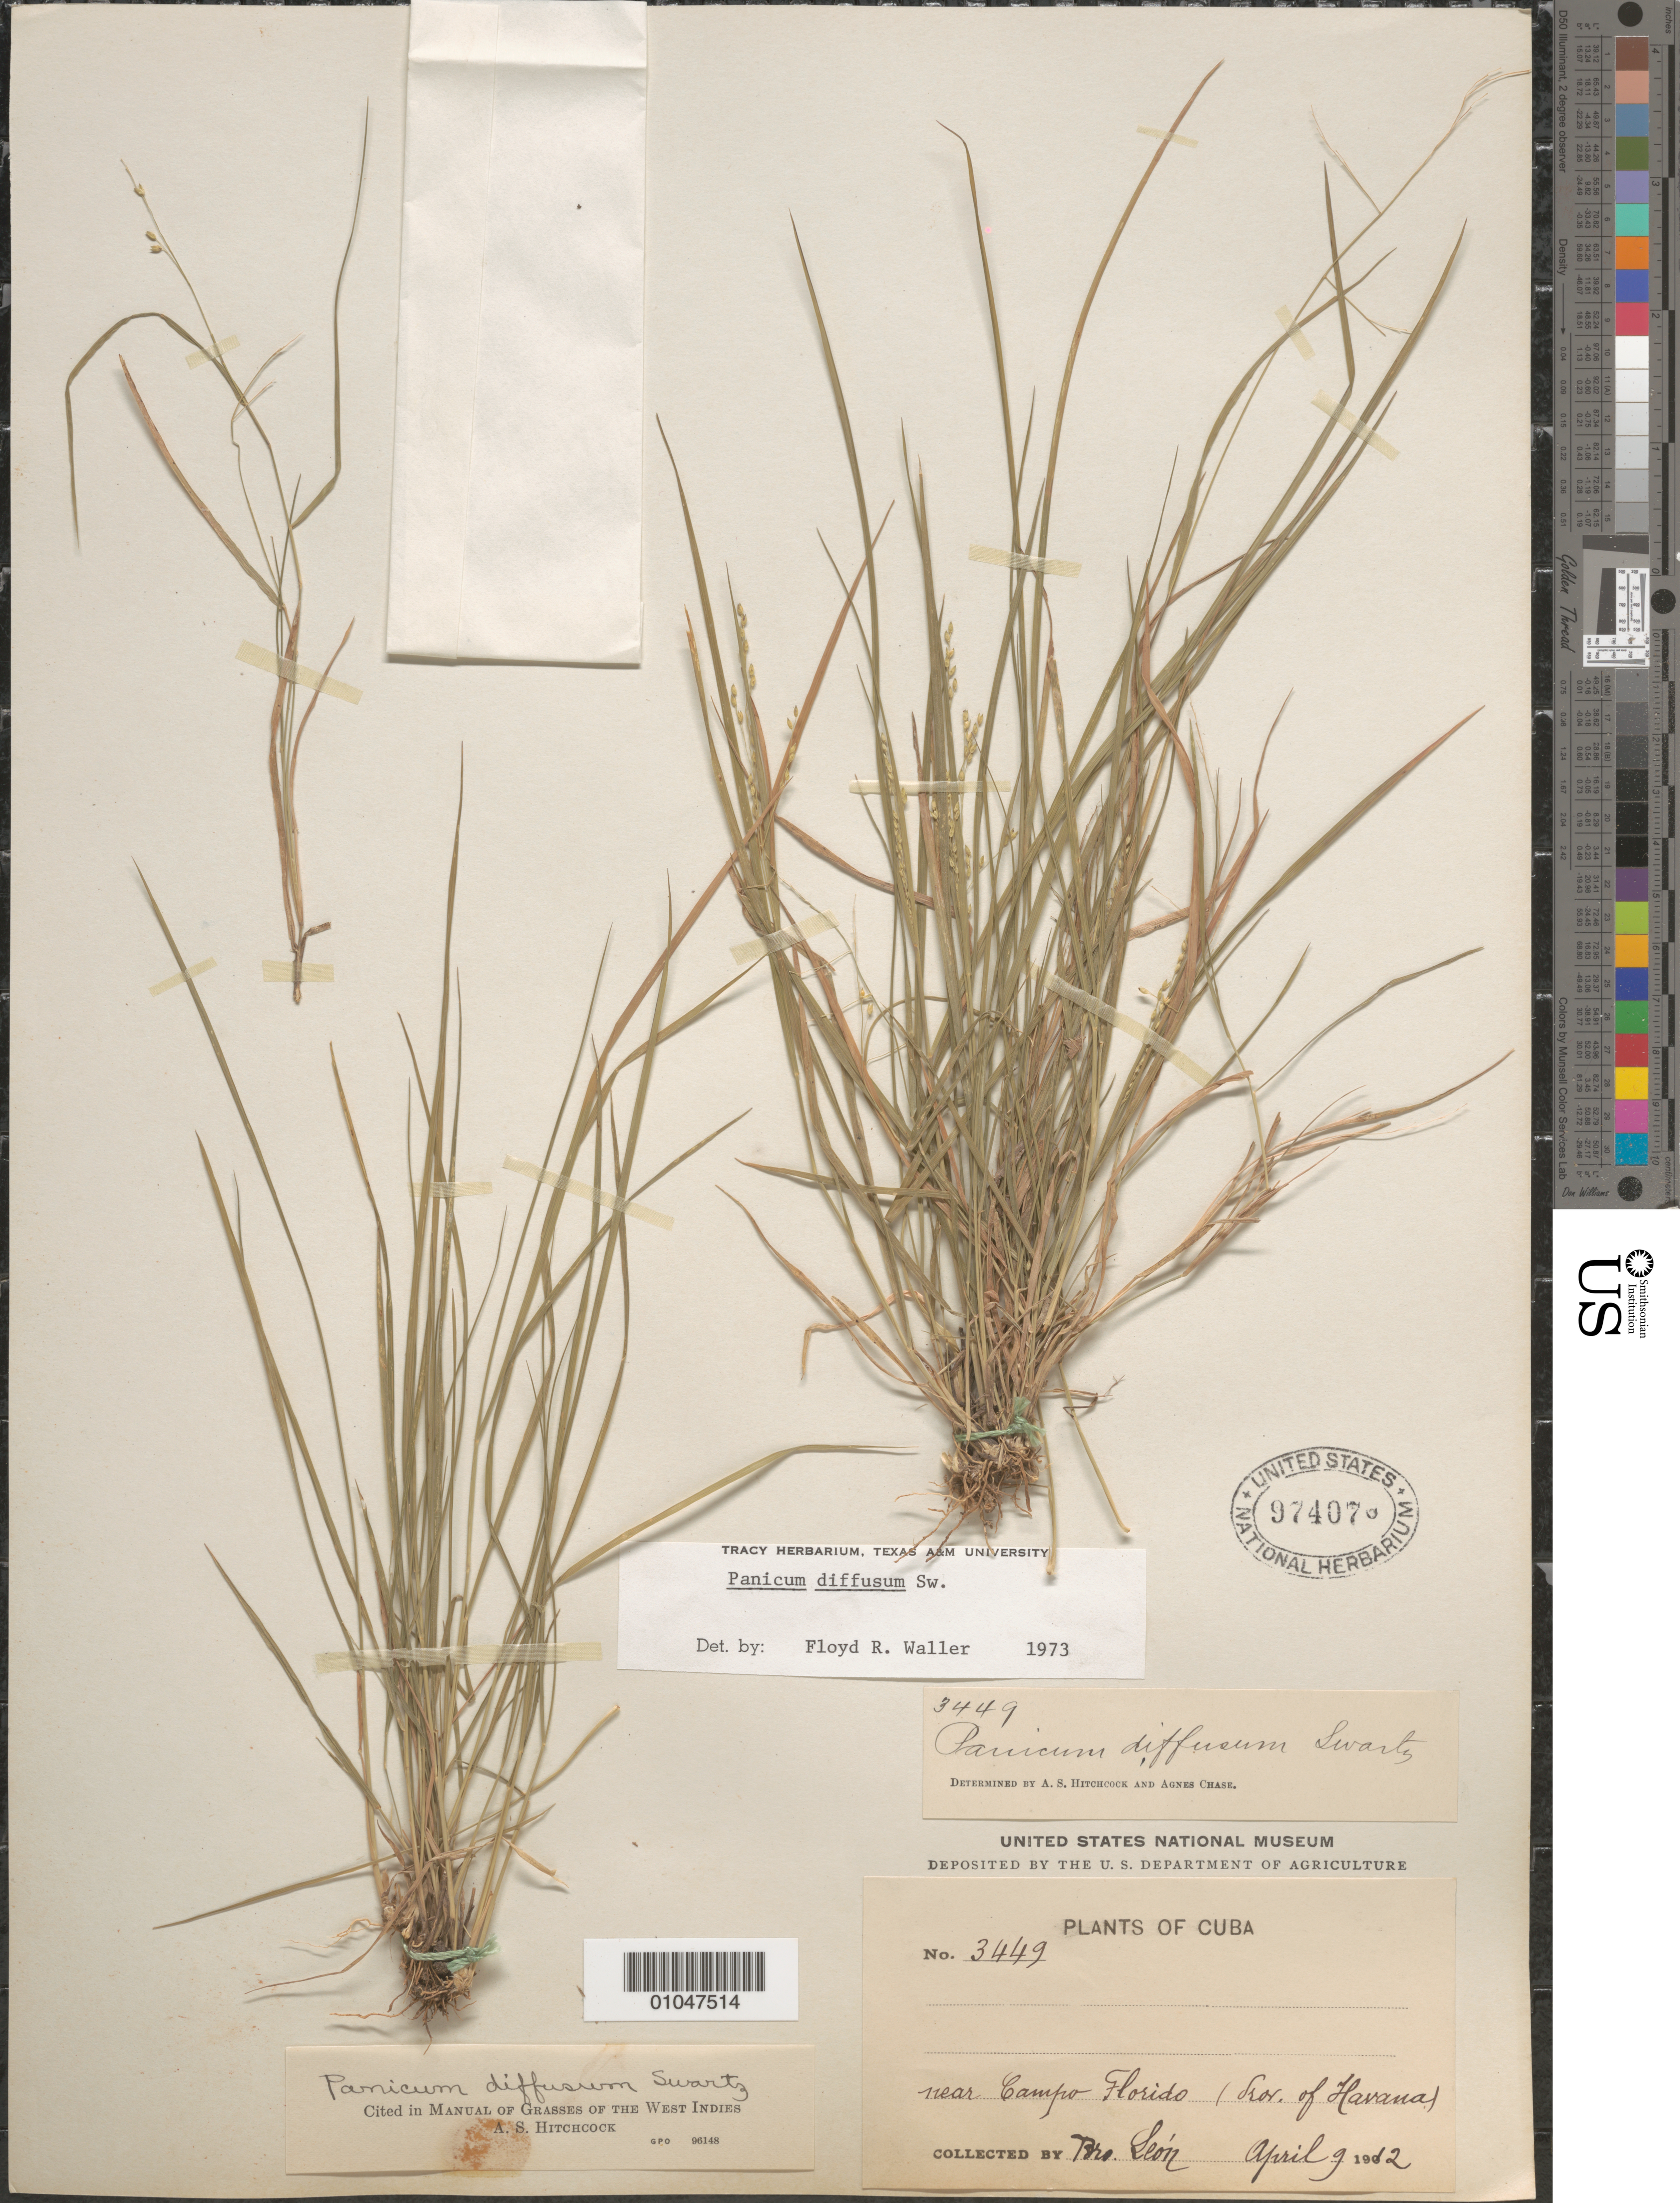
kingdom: Plantae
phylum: Tracheophyta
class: Liliopsida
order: Poales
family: Poaceae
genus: Panicum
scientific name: Panicum diffusum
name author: Sw.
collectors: Bro. León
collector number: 3449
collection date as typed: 09 Apr 1912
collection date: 1912-04-09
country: Cuba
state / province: La Habana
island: Cuba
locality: Near Campo Florida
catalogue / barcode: US 97407